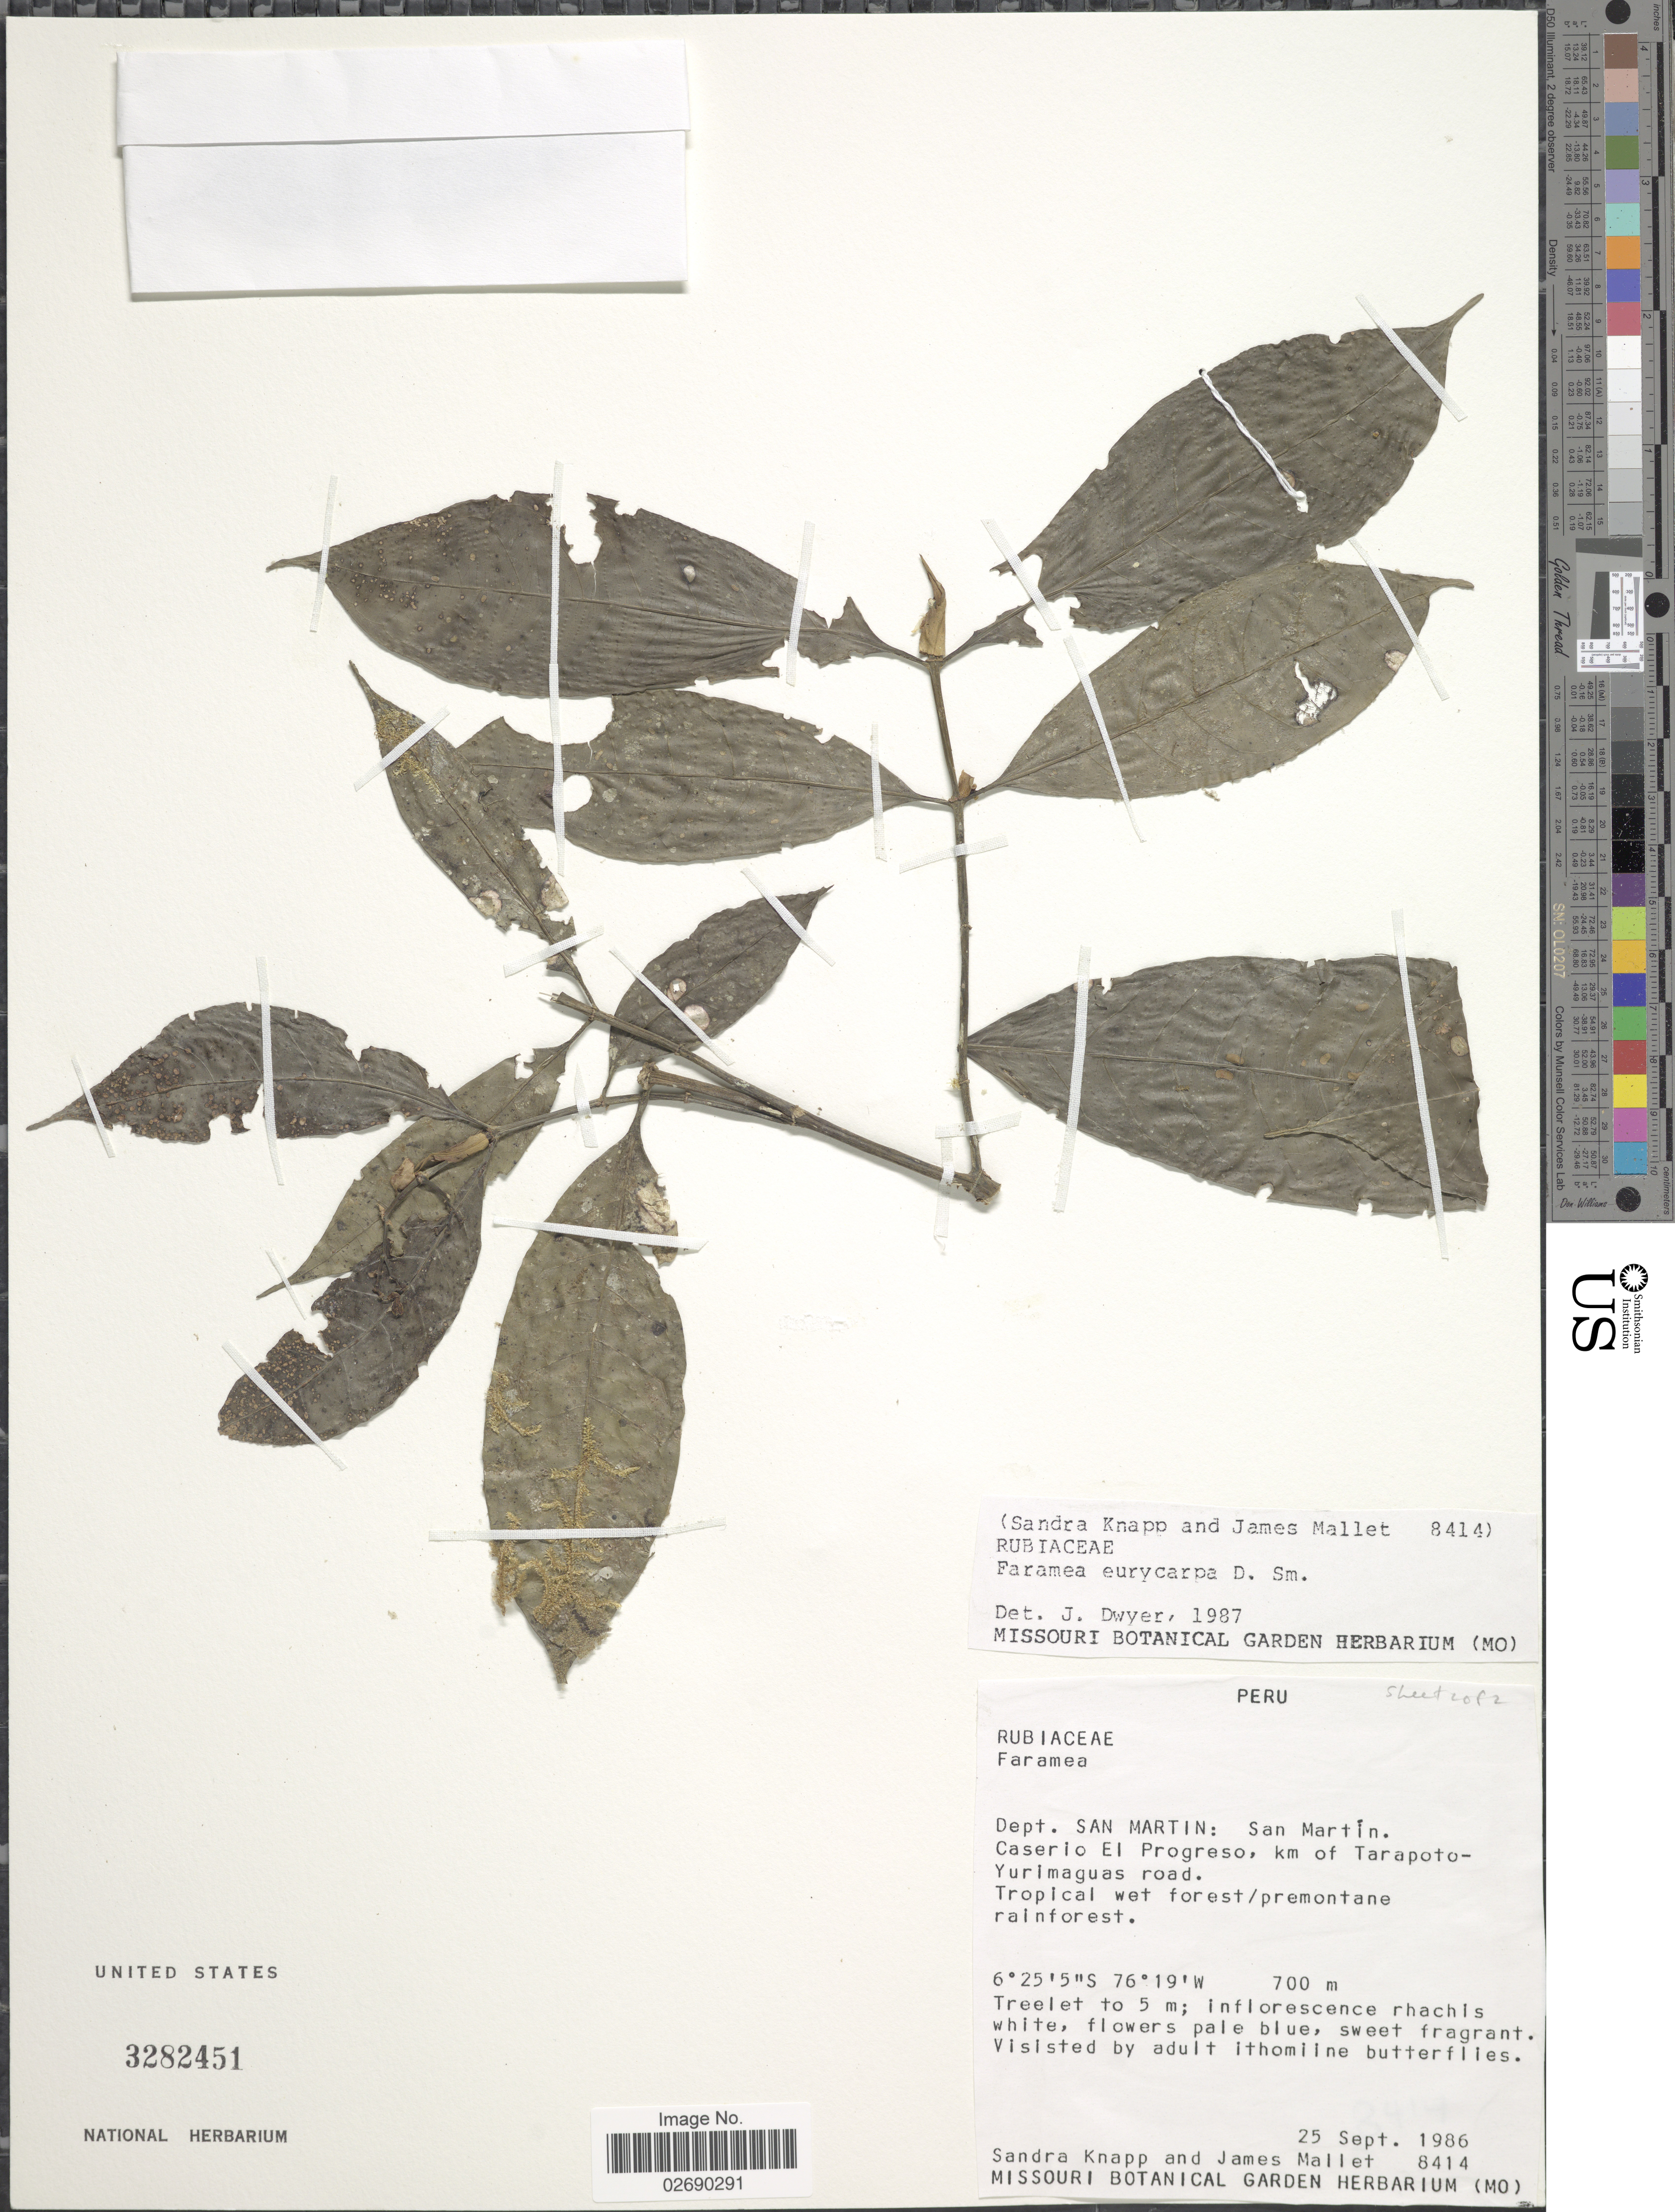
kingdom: Plantae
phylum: Tracheophyta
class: Magnoliopsida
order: Gentianales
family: Rubiaceae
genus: Faramea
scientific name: Faramea eurycarpa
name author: Donn. Sm.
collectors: S. Knapp & J. Mallett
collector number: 8414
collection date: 1986-09-25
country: Peru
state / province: San Martín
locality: Dept. San Martin: San Martín. Caserio El Progreso, km of Tarapoto-Yurimaguas road. Tropical wet forest/premontane rainforest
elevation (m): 700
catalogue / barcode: US 3282451